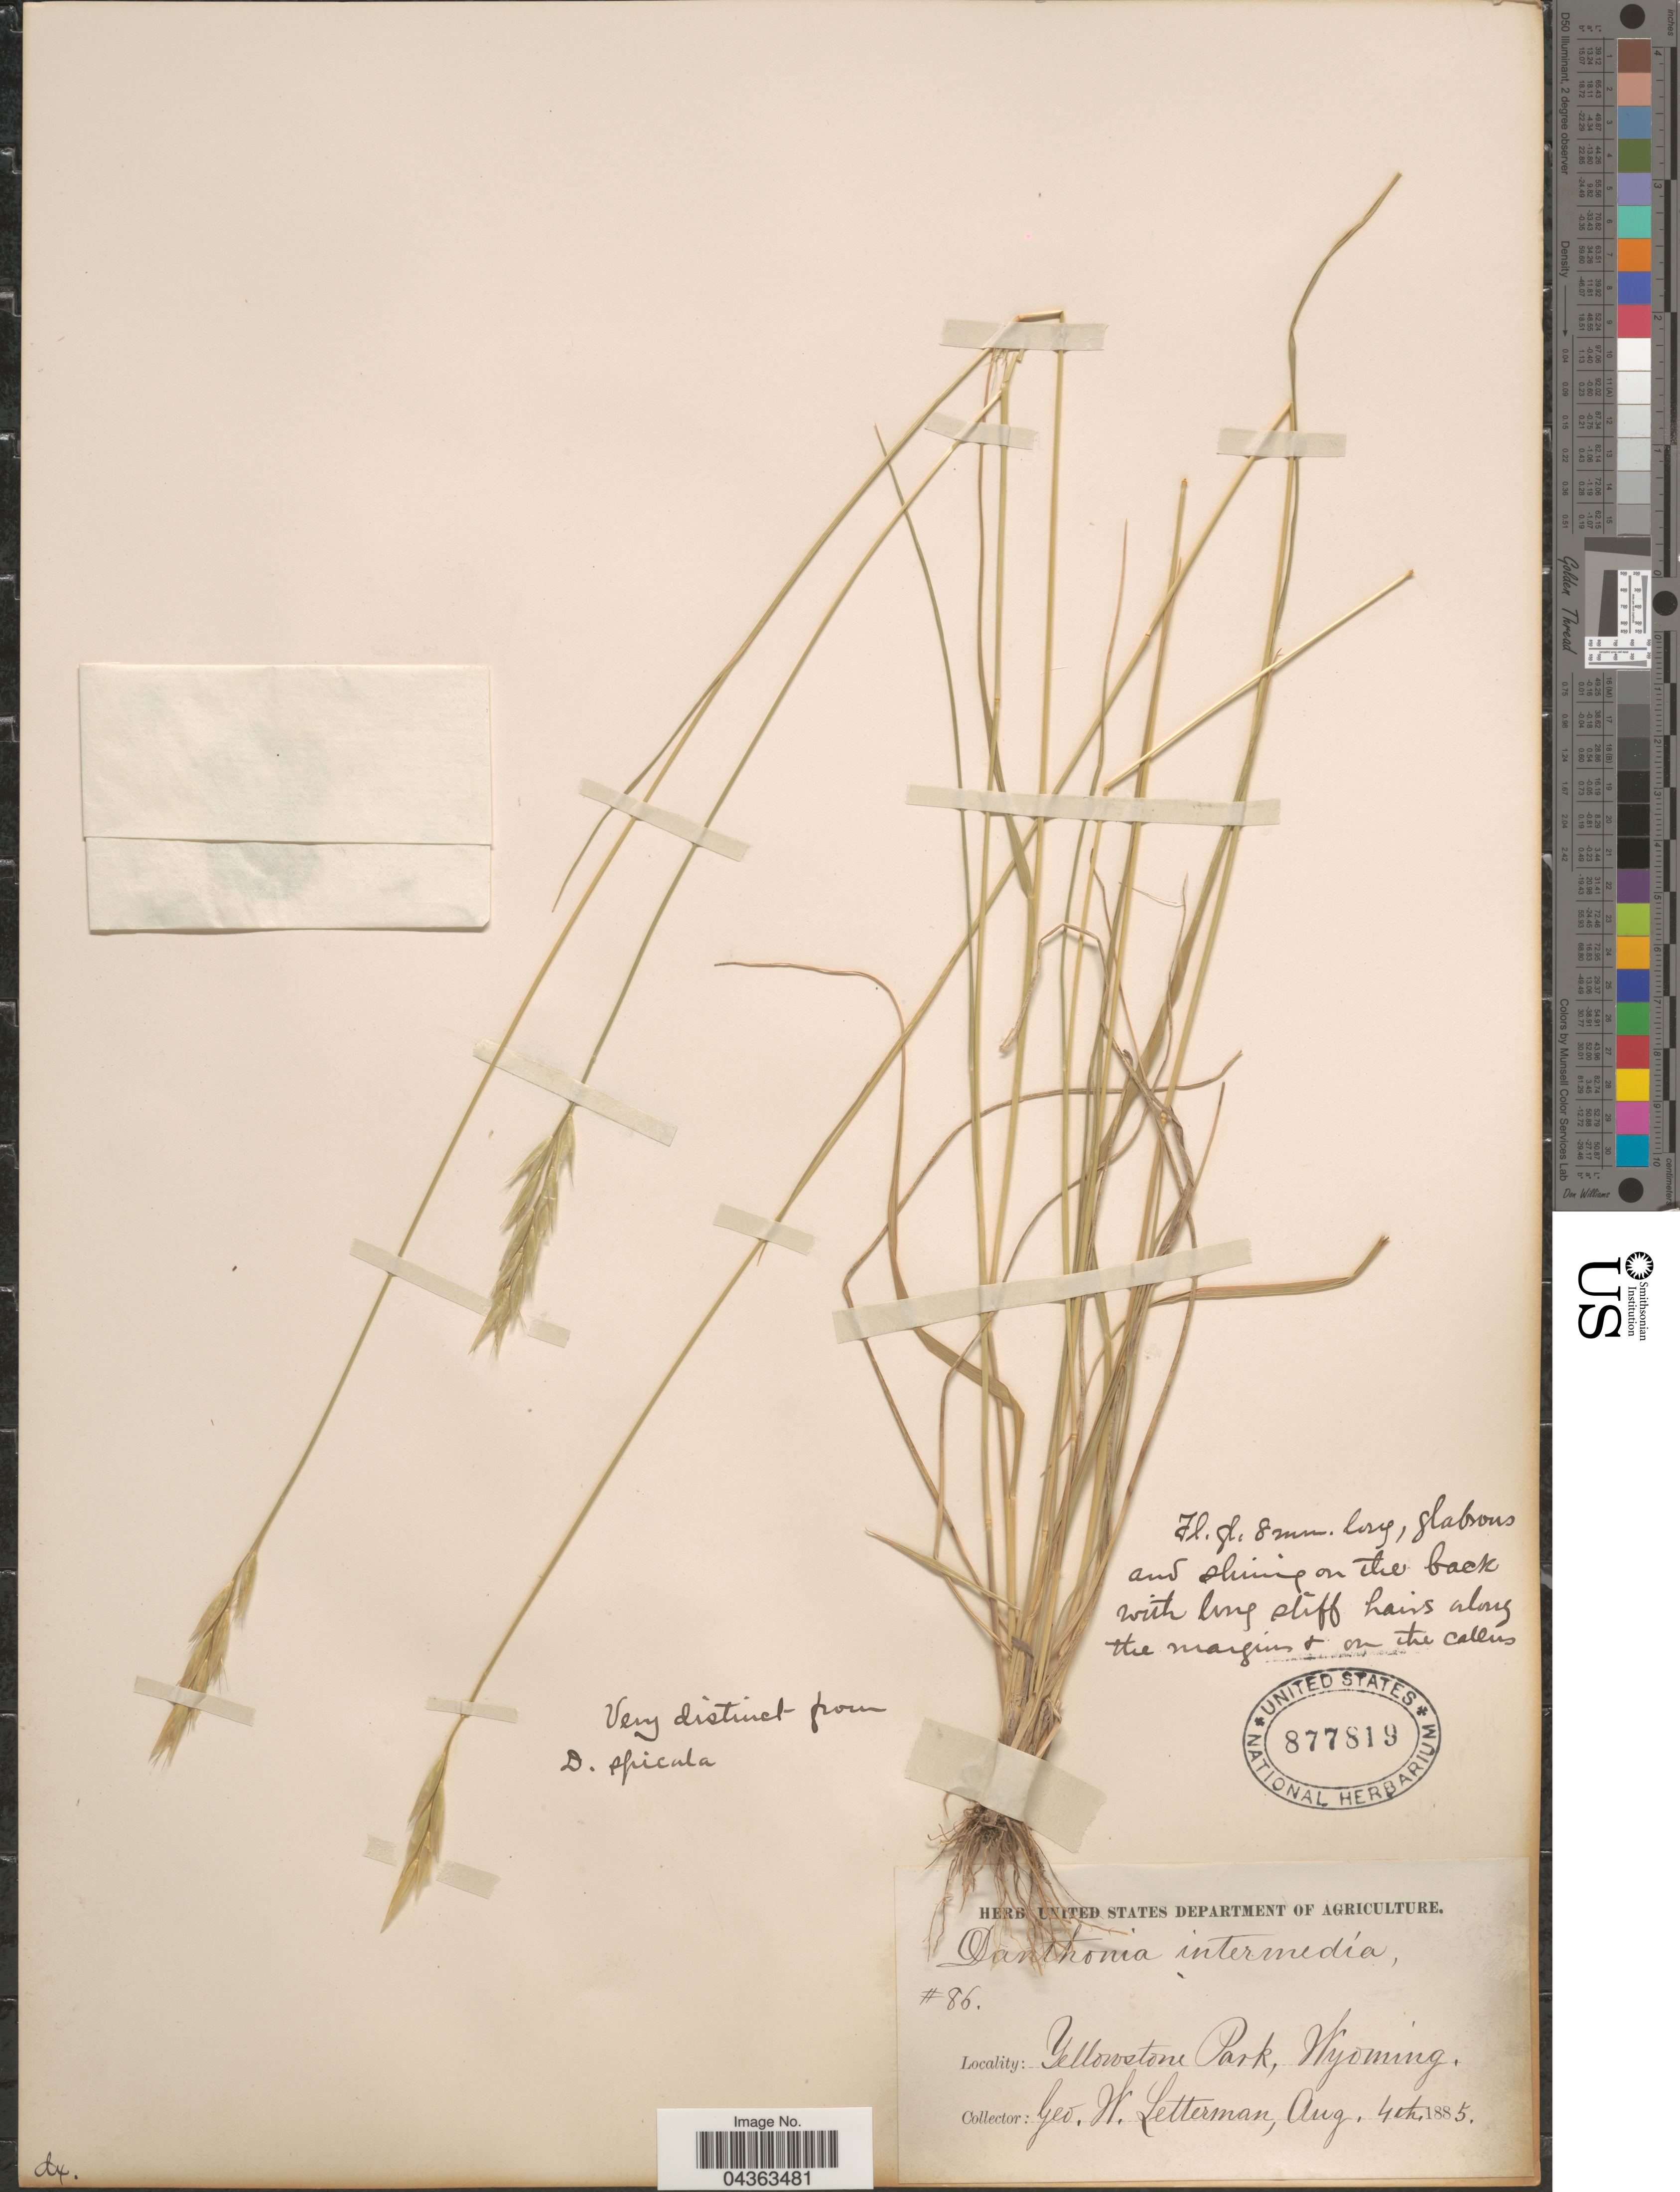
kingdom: Plantae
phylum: Tracheophyta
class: Liliopsida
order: Poales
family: Poaceae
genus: Danthonia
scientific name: Danthonia intermedia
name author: Vasey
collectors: G. W. Letterman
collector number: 86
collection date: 1885-08-04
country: United States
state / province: Wyoming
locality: Yellowstone Park.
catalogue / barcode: US 877819